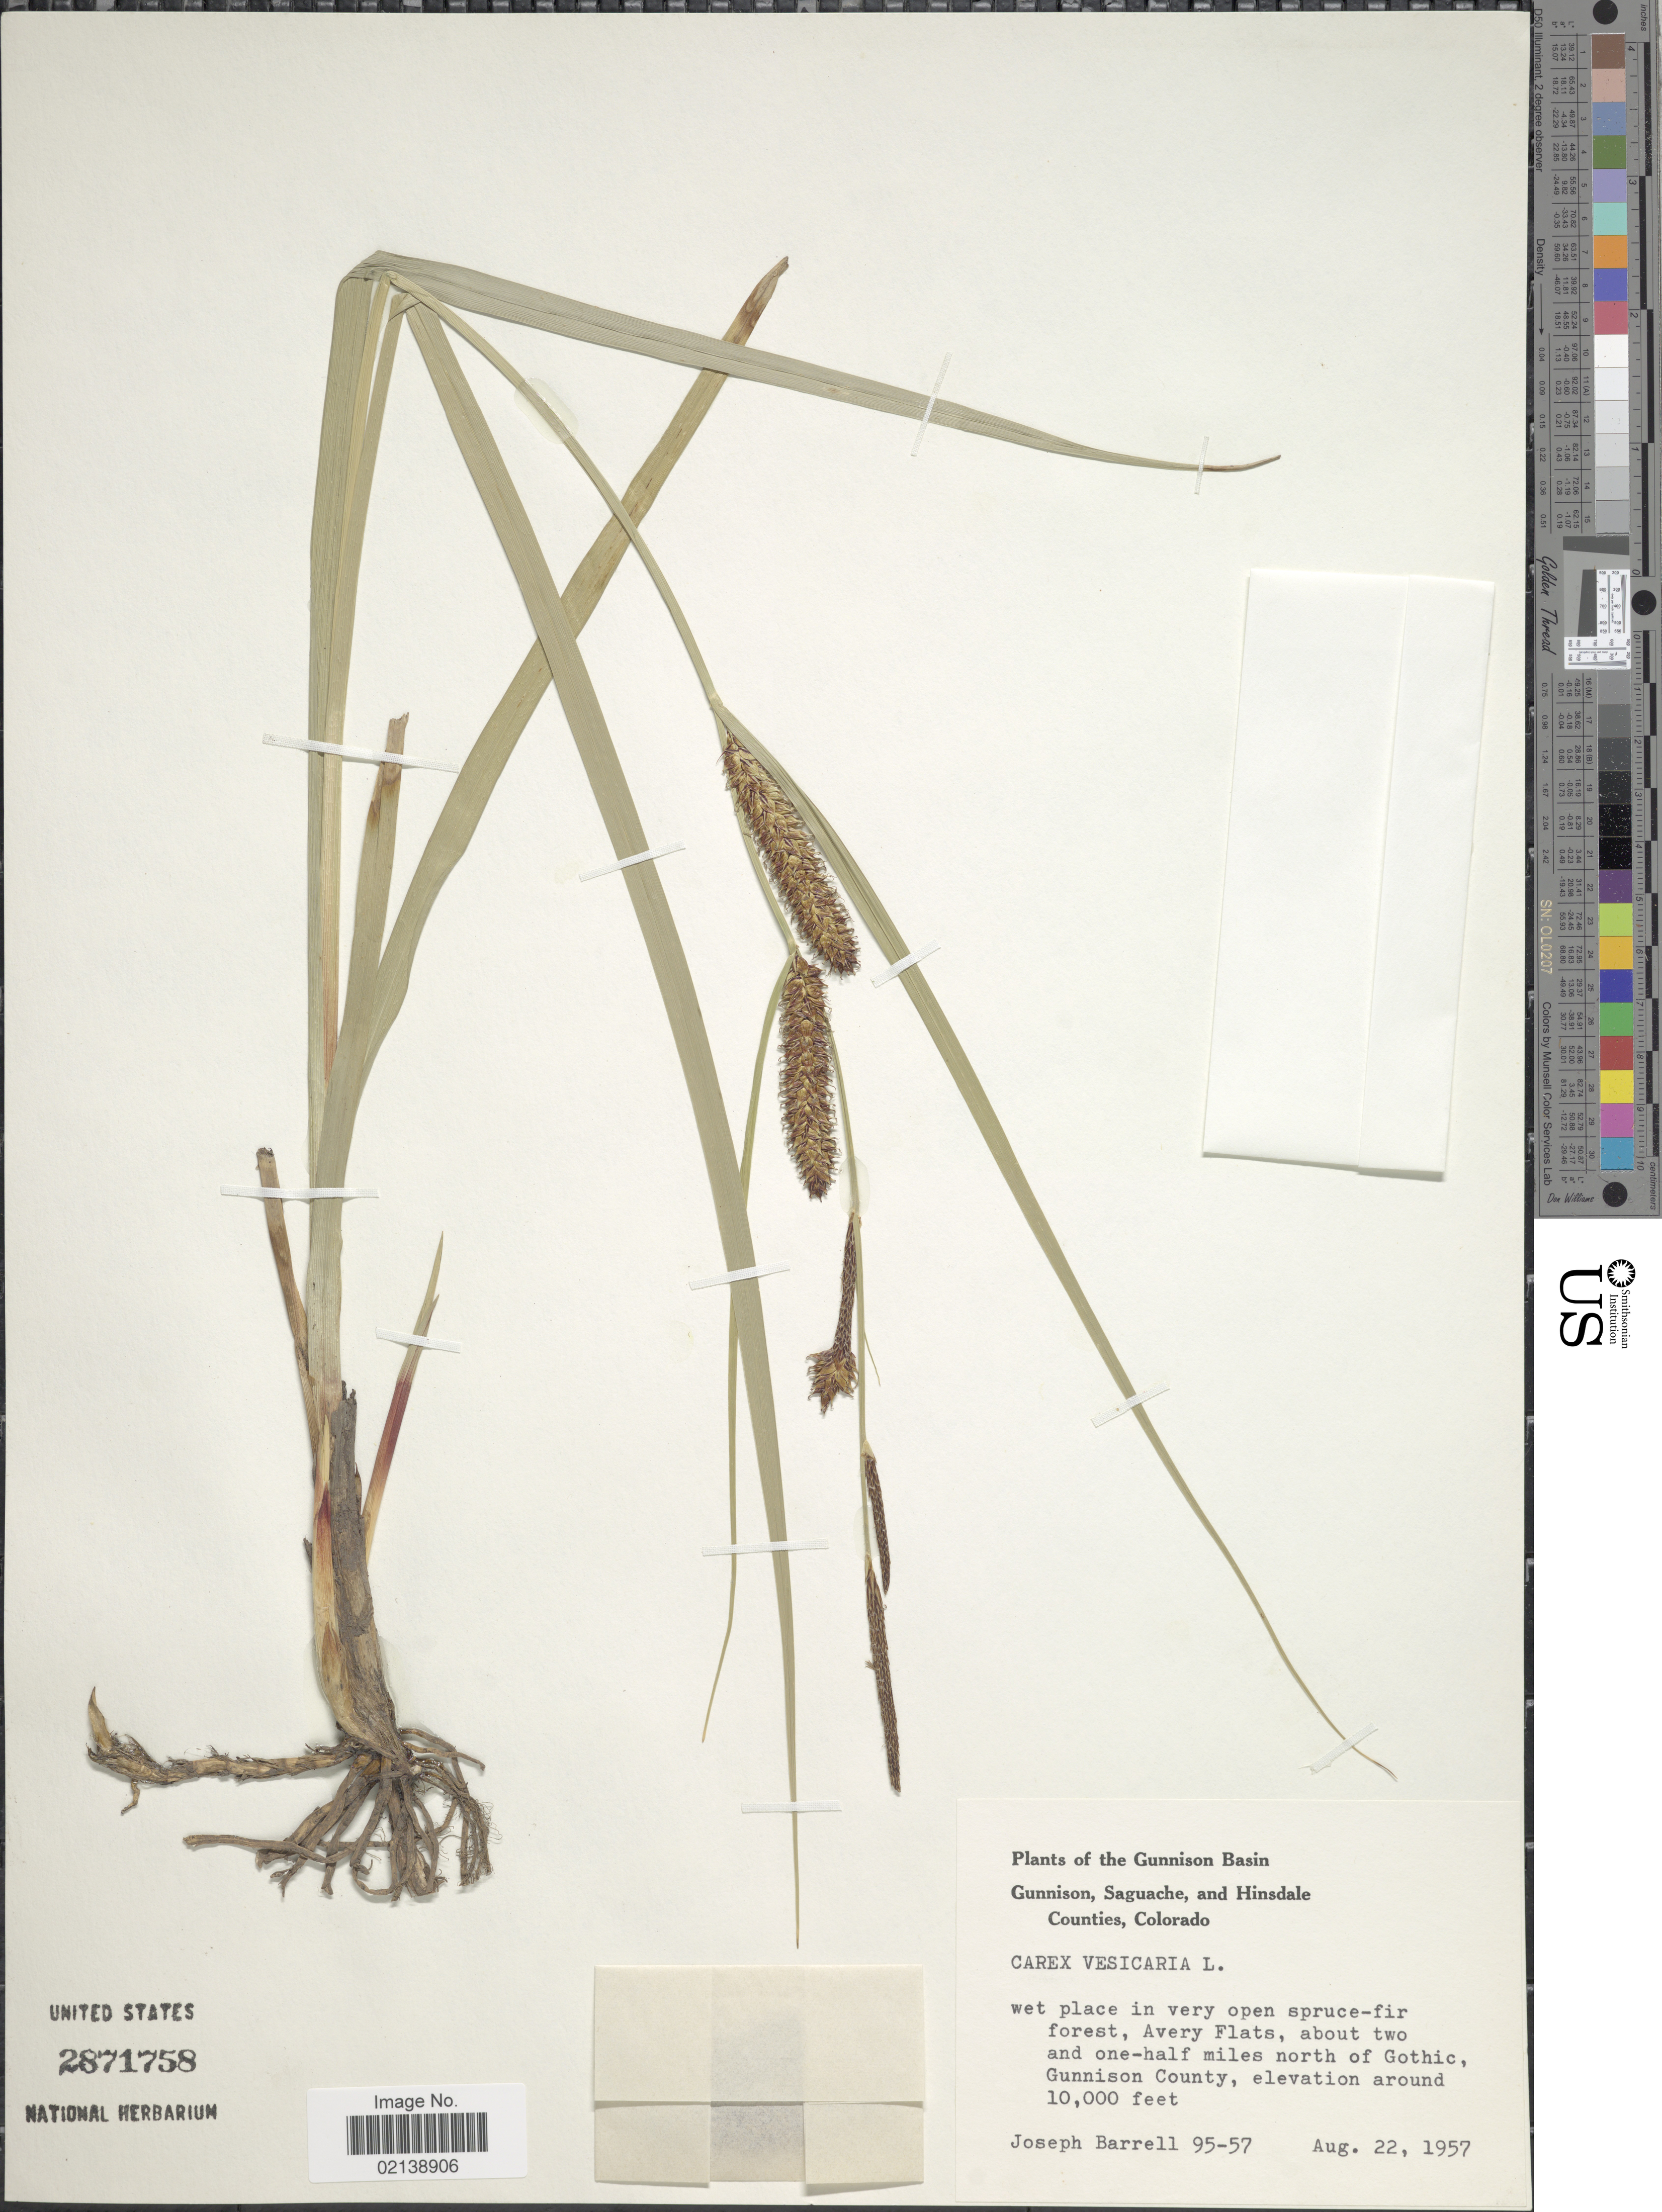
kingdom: Plantae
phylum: Tracheophyta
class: Liliopsida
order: Poales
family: Cyperaceae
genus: Carex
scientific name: Carex vesicaria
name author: L.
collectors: J. Barrell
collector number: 95-57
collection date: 1957-08-22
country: United States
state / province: Colorado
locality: The Gunnison Basin, Gunnison, Saguache, and Hinsdale Counties, Avery Flats, about two and one-half miles north of Gothic, Gunnison County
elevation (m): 3048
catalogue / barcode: US 2871758